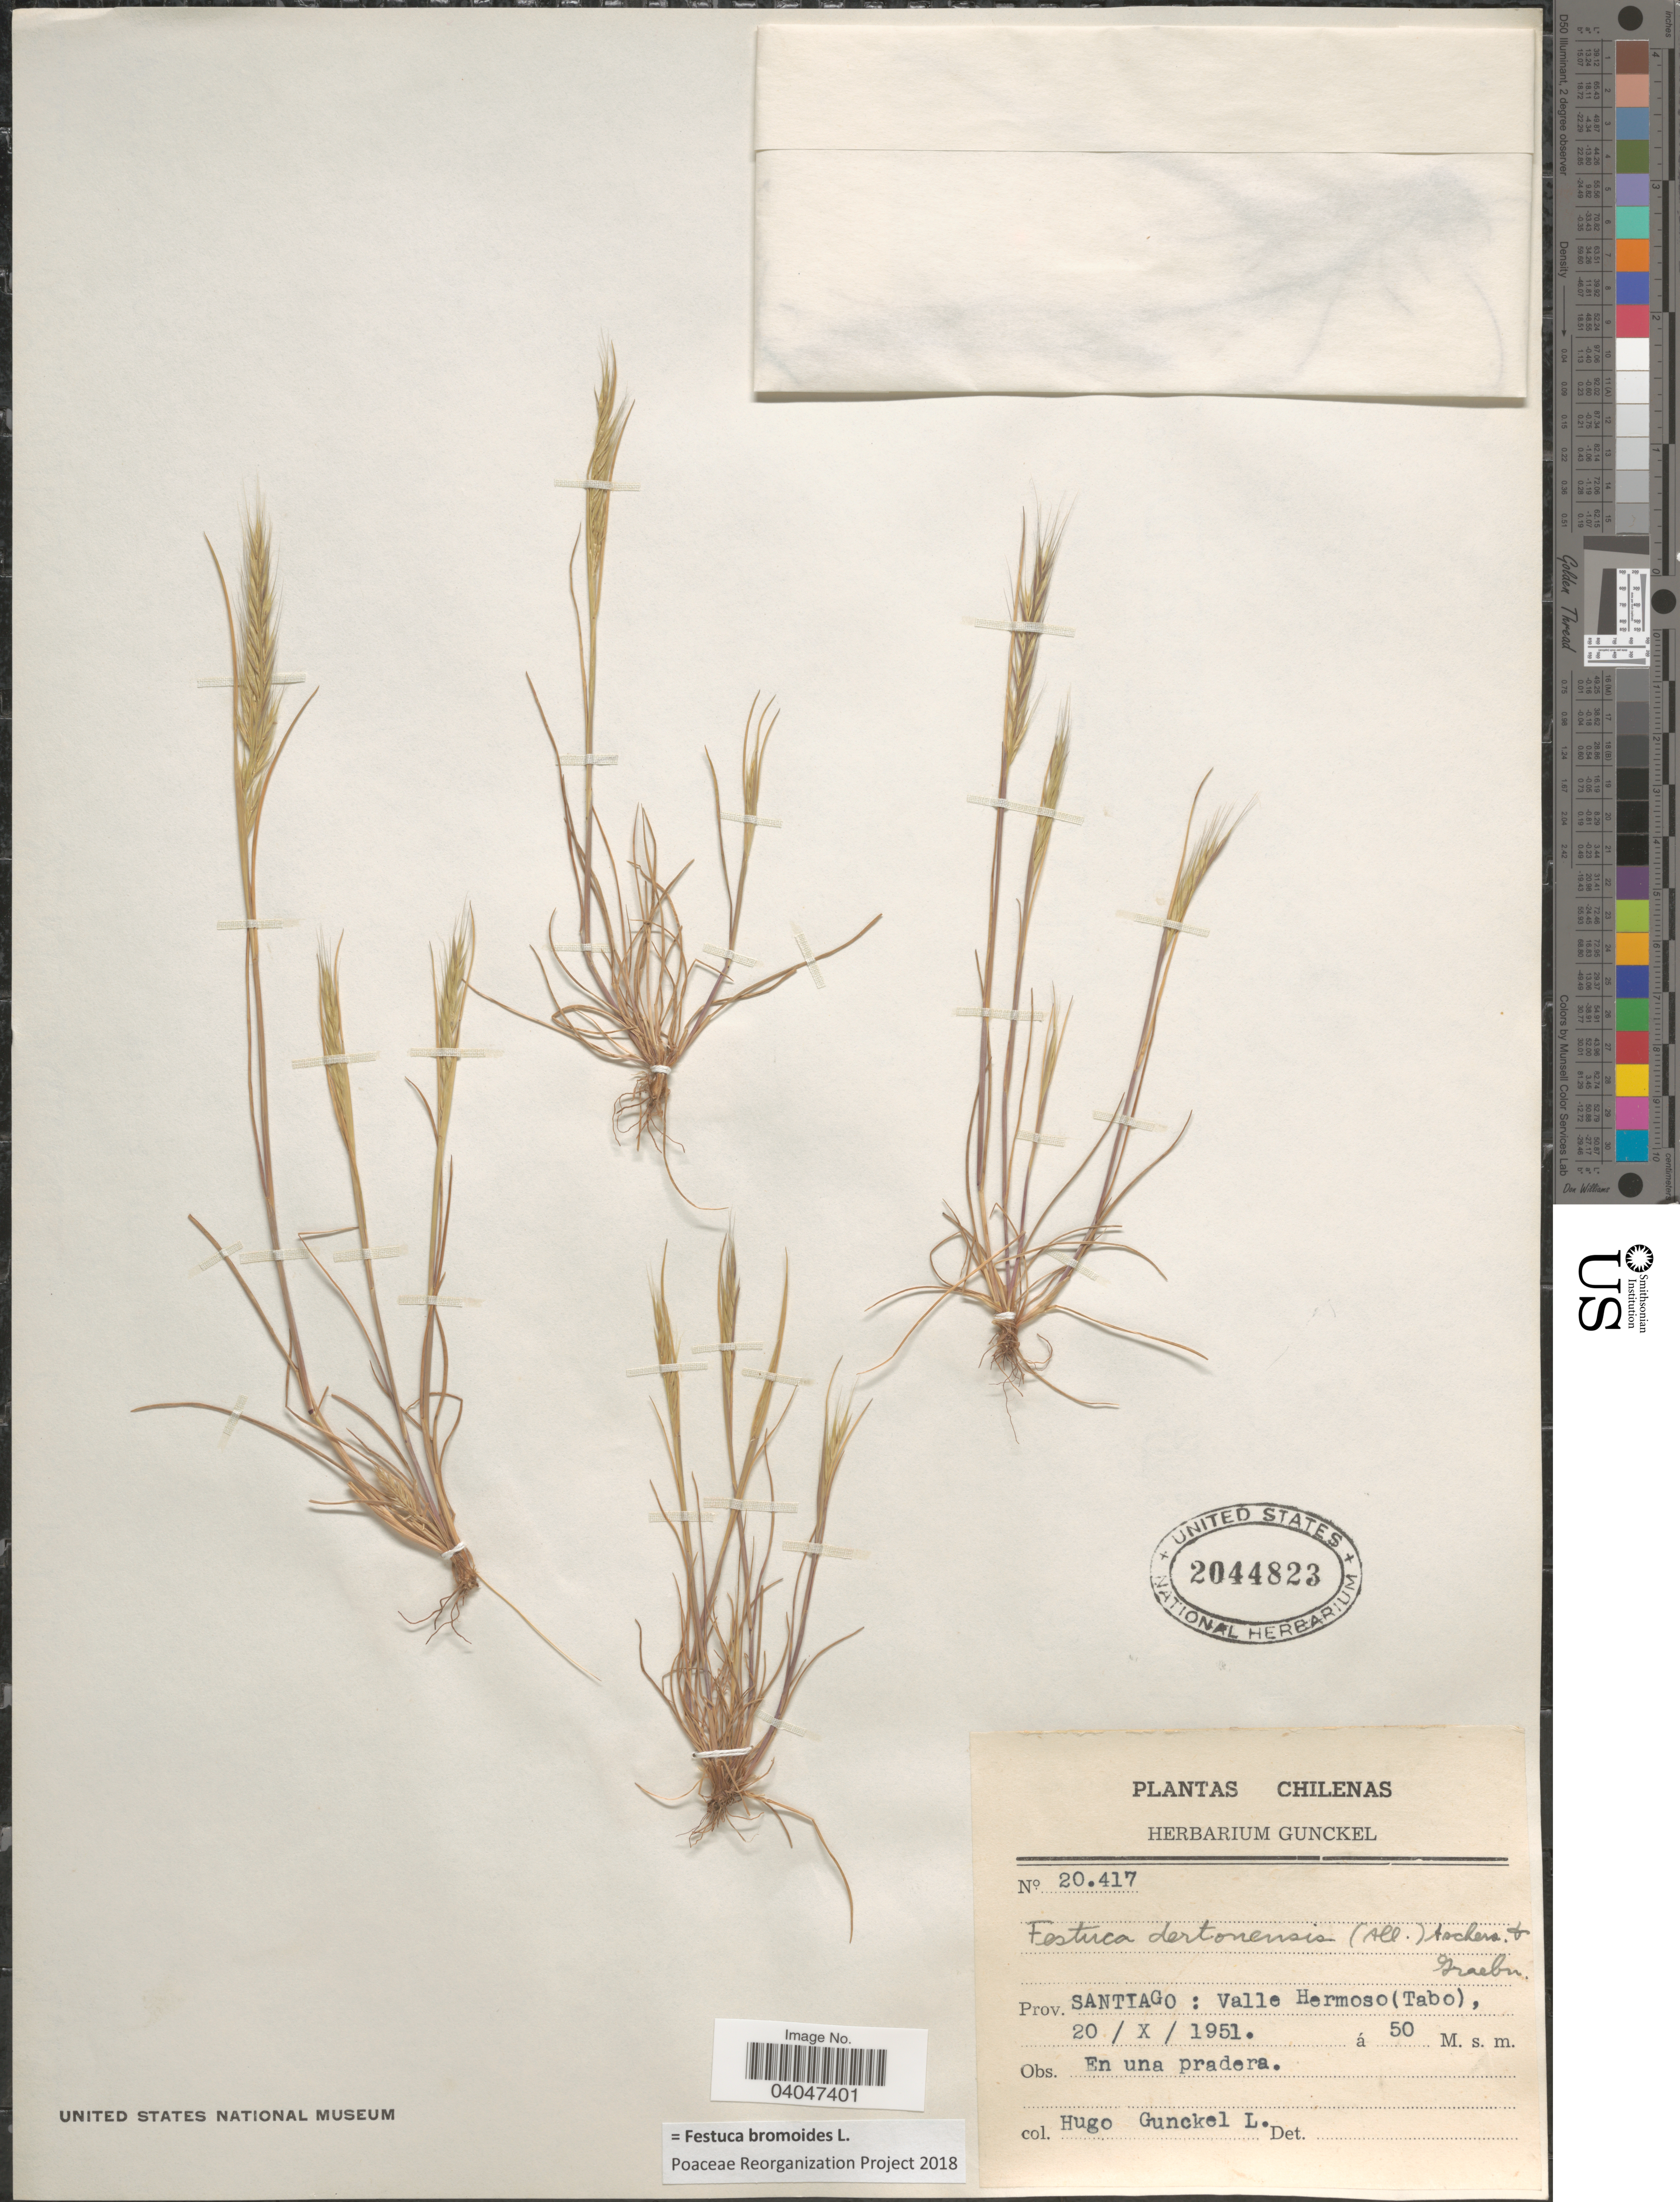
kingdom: Plantae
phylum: Tracheophyta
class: Liliopsida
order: Poales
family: Poaceae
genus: Festuca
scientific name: Festuca bromoides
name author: L.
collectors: H. Gunckel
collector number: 20417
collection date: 1951-10-20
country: Chile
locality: Prov. Santiago: Valle Hermoso (Tabo).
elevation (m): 50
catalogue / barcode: US 2044823